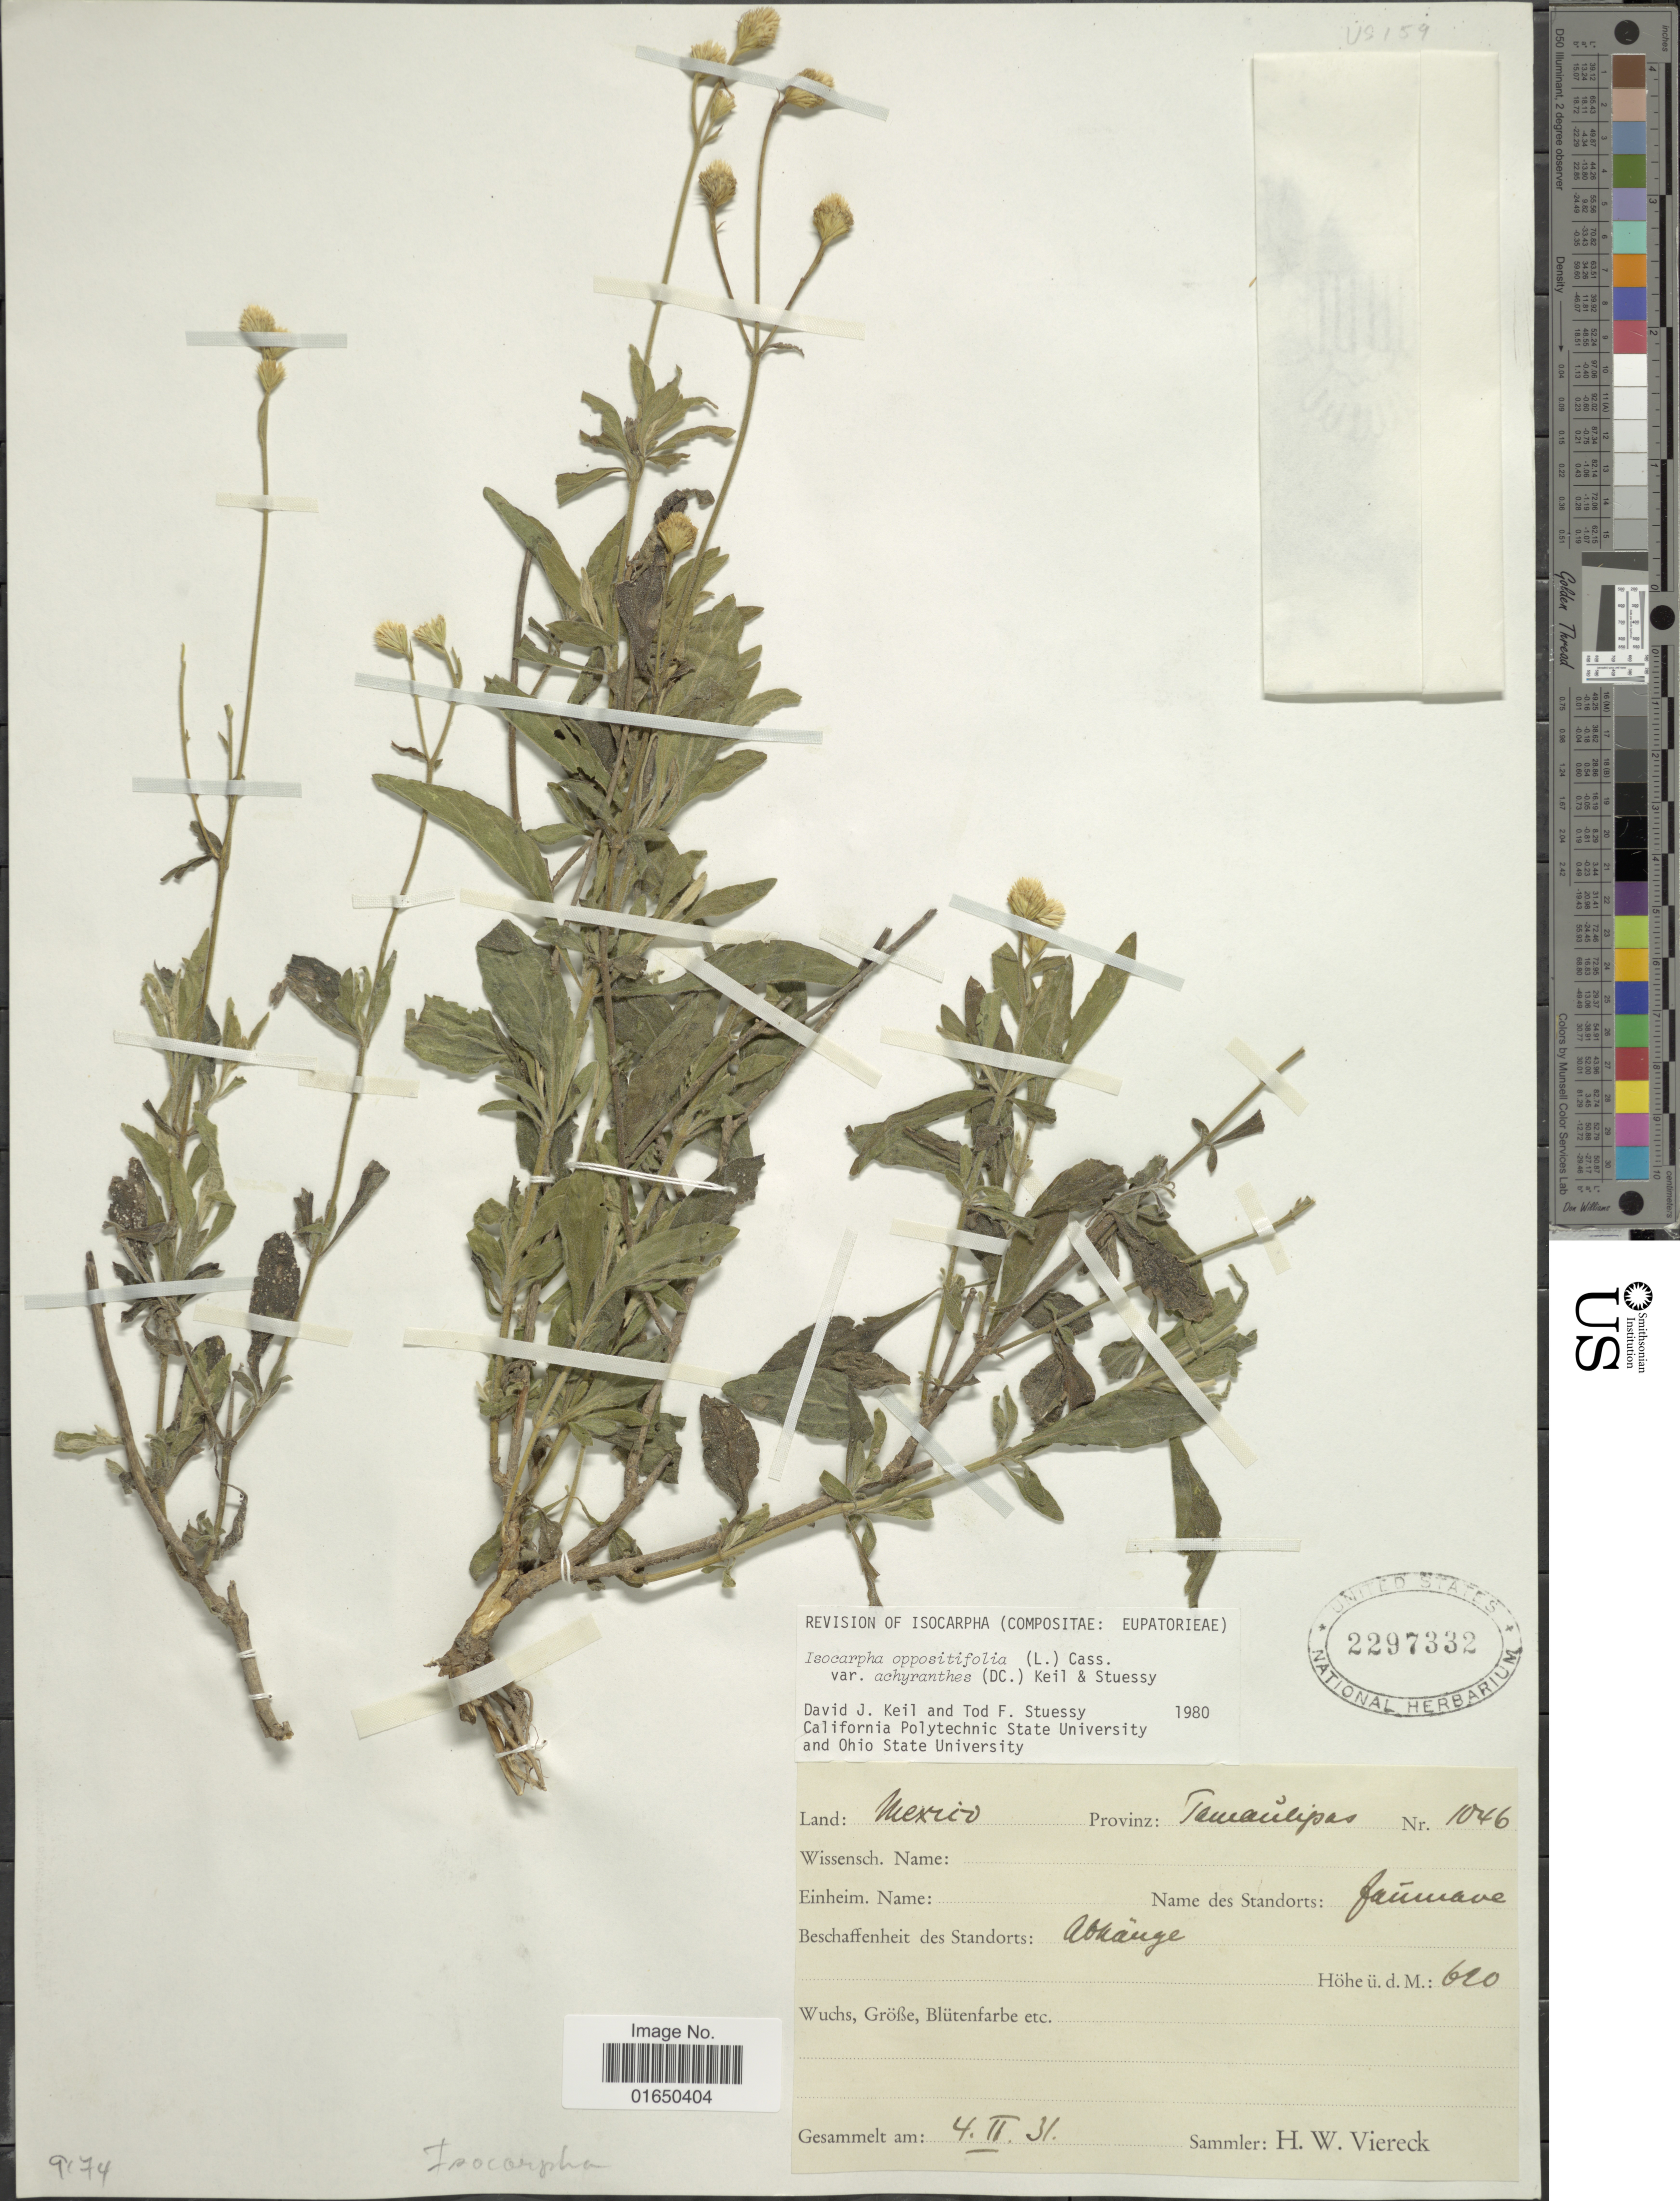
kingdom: Plantae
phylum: Tracheophyta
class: Magnoliopsida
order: Asterales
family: Asteraceae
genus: Isocarpha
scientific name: Isocarpha oppositifolia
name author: (L.) Cass.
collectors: H. W. Viereck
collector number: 1046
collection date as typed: Transcribed d/m/y: 4/2/31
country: Mexico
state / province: Tamaulipas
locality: Jaumave, Abhange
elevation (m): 620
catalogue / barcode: US 2297332